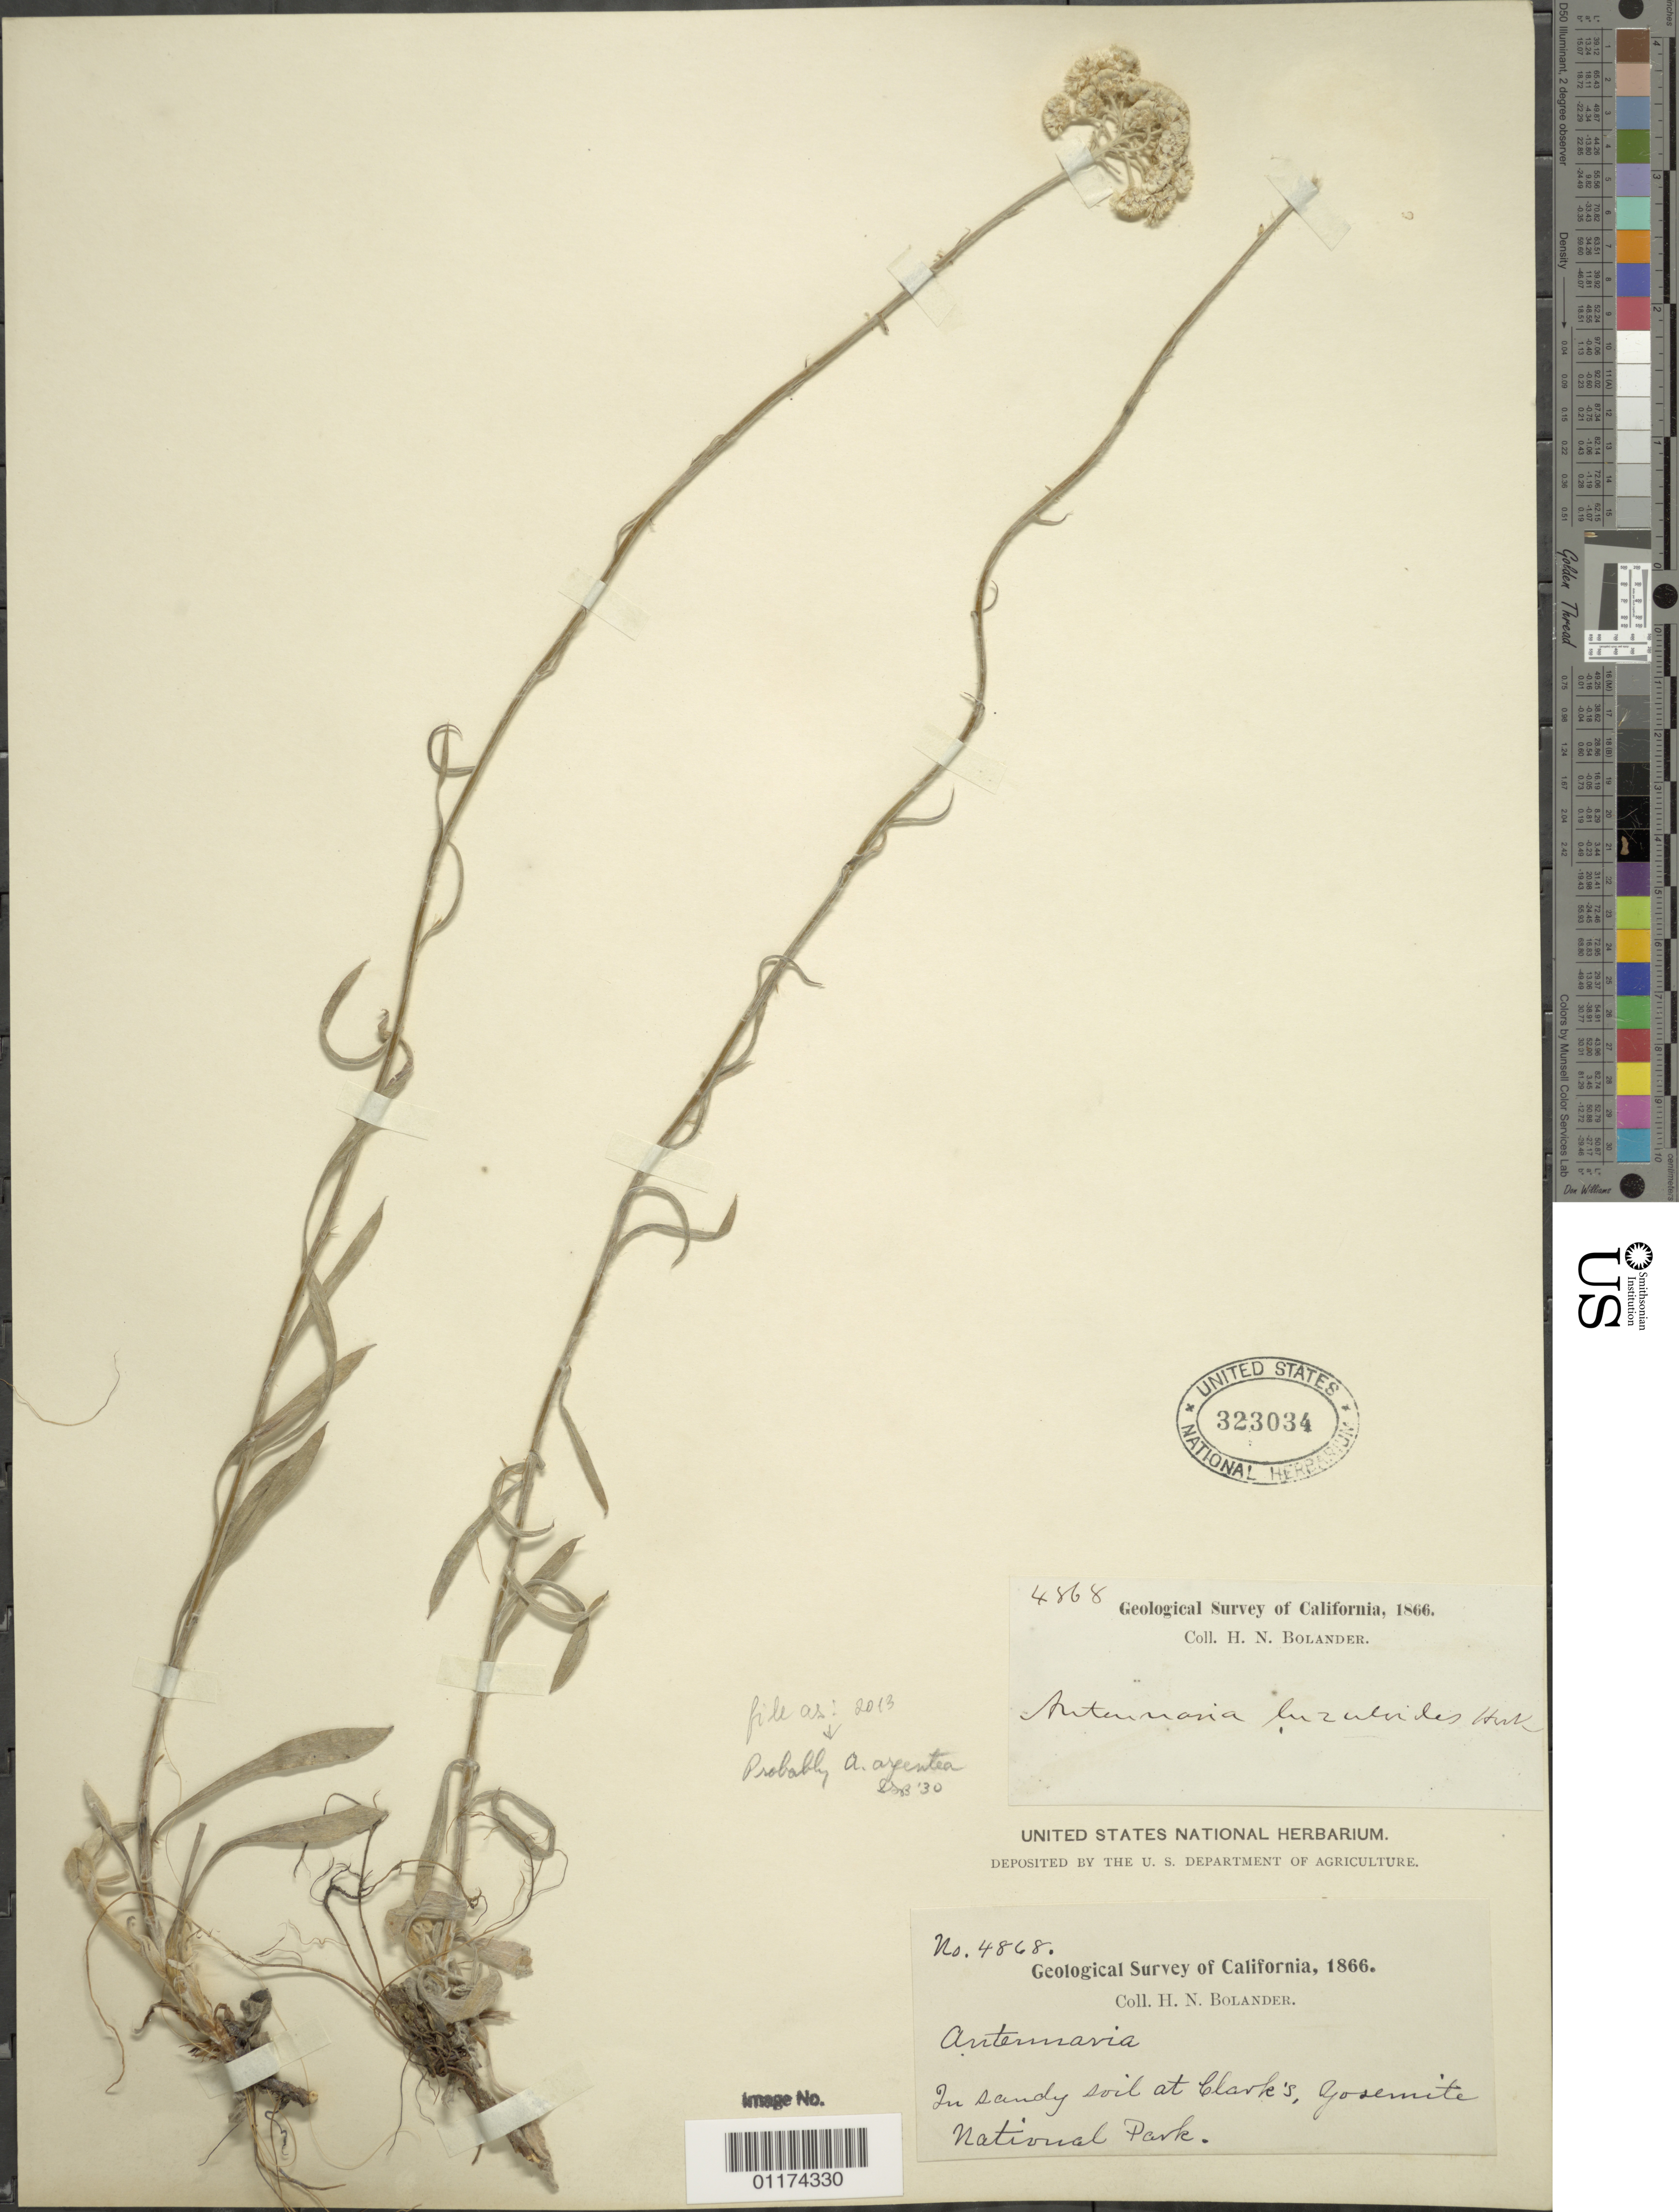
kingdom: Plantae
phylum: Tracheophyta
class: Magnoliopsida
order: Asterales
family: Asteraceae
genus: Antennaria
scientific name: Antennaria argentea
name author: Benth.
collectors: H. Bolander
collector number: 4868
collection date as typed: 1866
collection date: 1866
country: United States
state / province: California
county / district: Mariposa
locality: in sandy soil at Clark's, Yosemite National Park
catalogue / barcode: US 323034